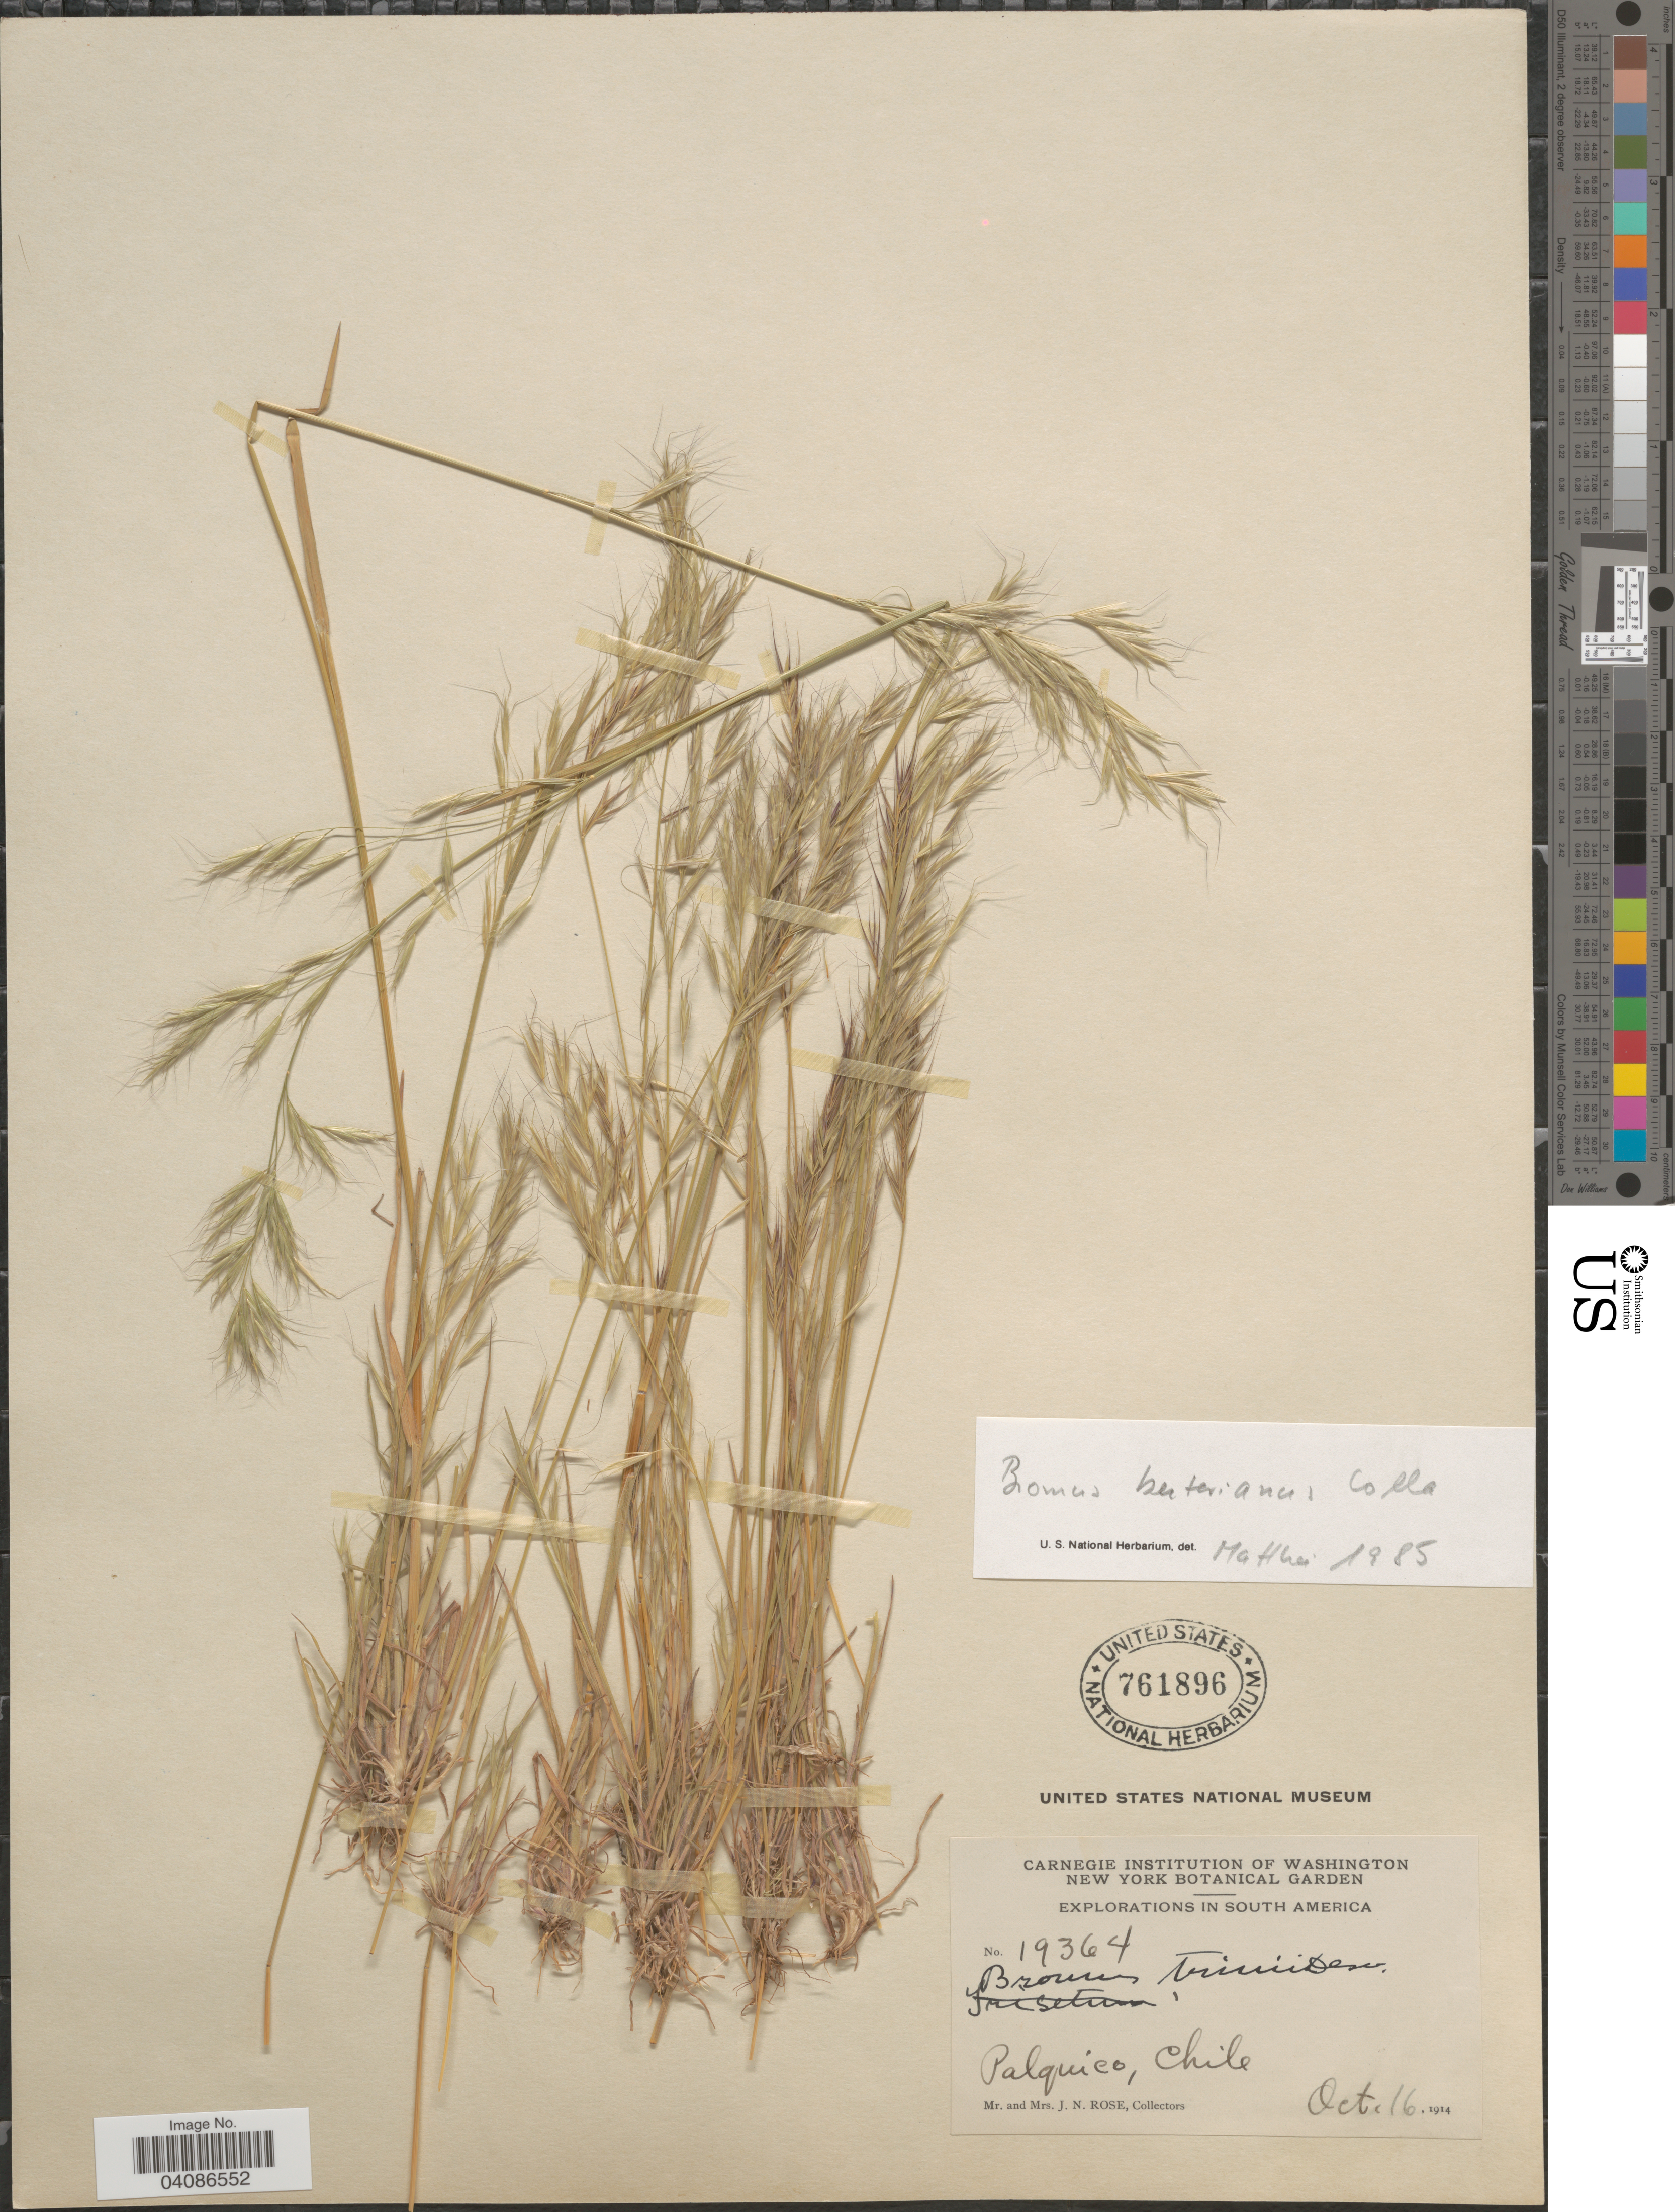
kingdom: Plantae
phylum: Tracheophyta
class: Liliopsida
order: Poales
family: Poaceae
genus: Bromus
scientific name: Bromus berteroanus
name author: Colla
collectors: J. N. Rose & L. B. Rose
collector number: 19364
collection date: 1914-10-16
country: Chile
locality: Explorations in South America. Palquico.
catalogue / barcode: US 761896